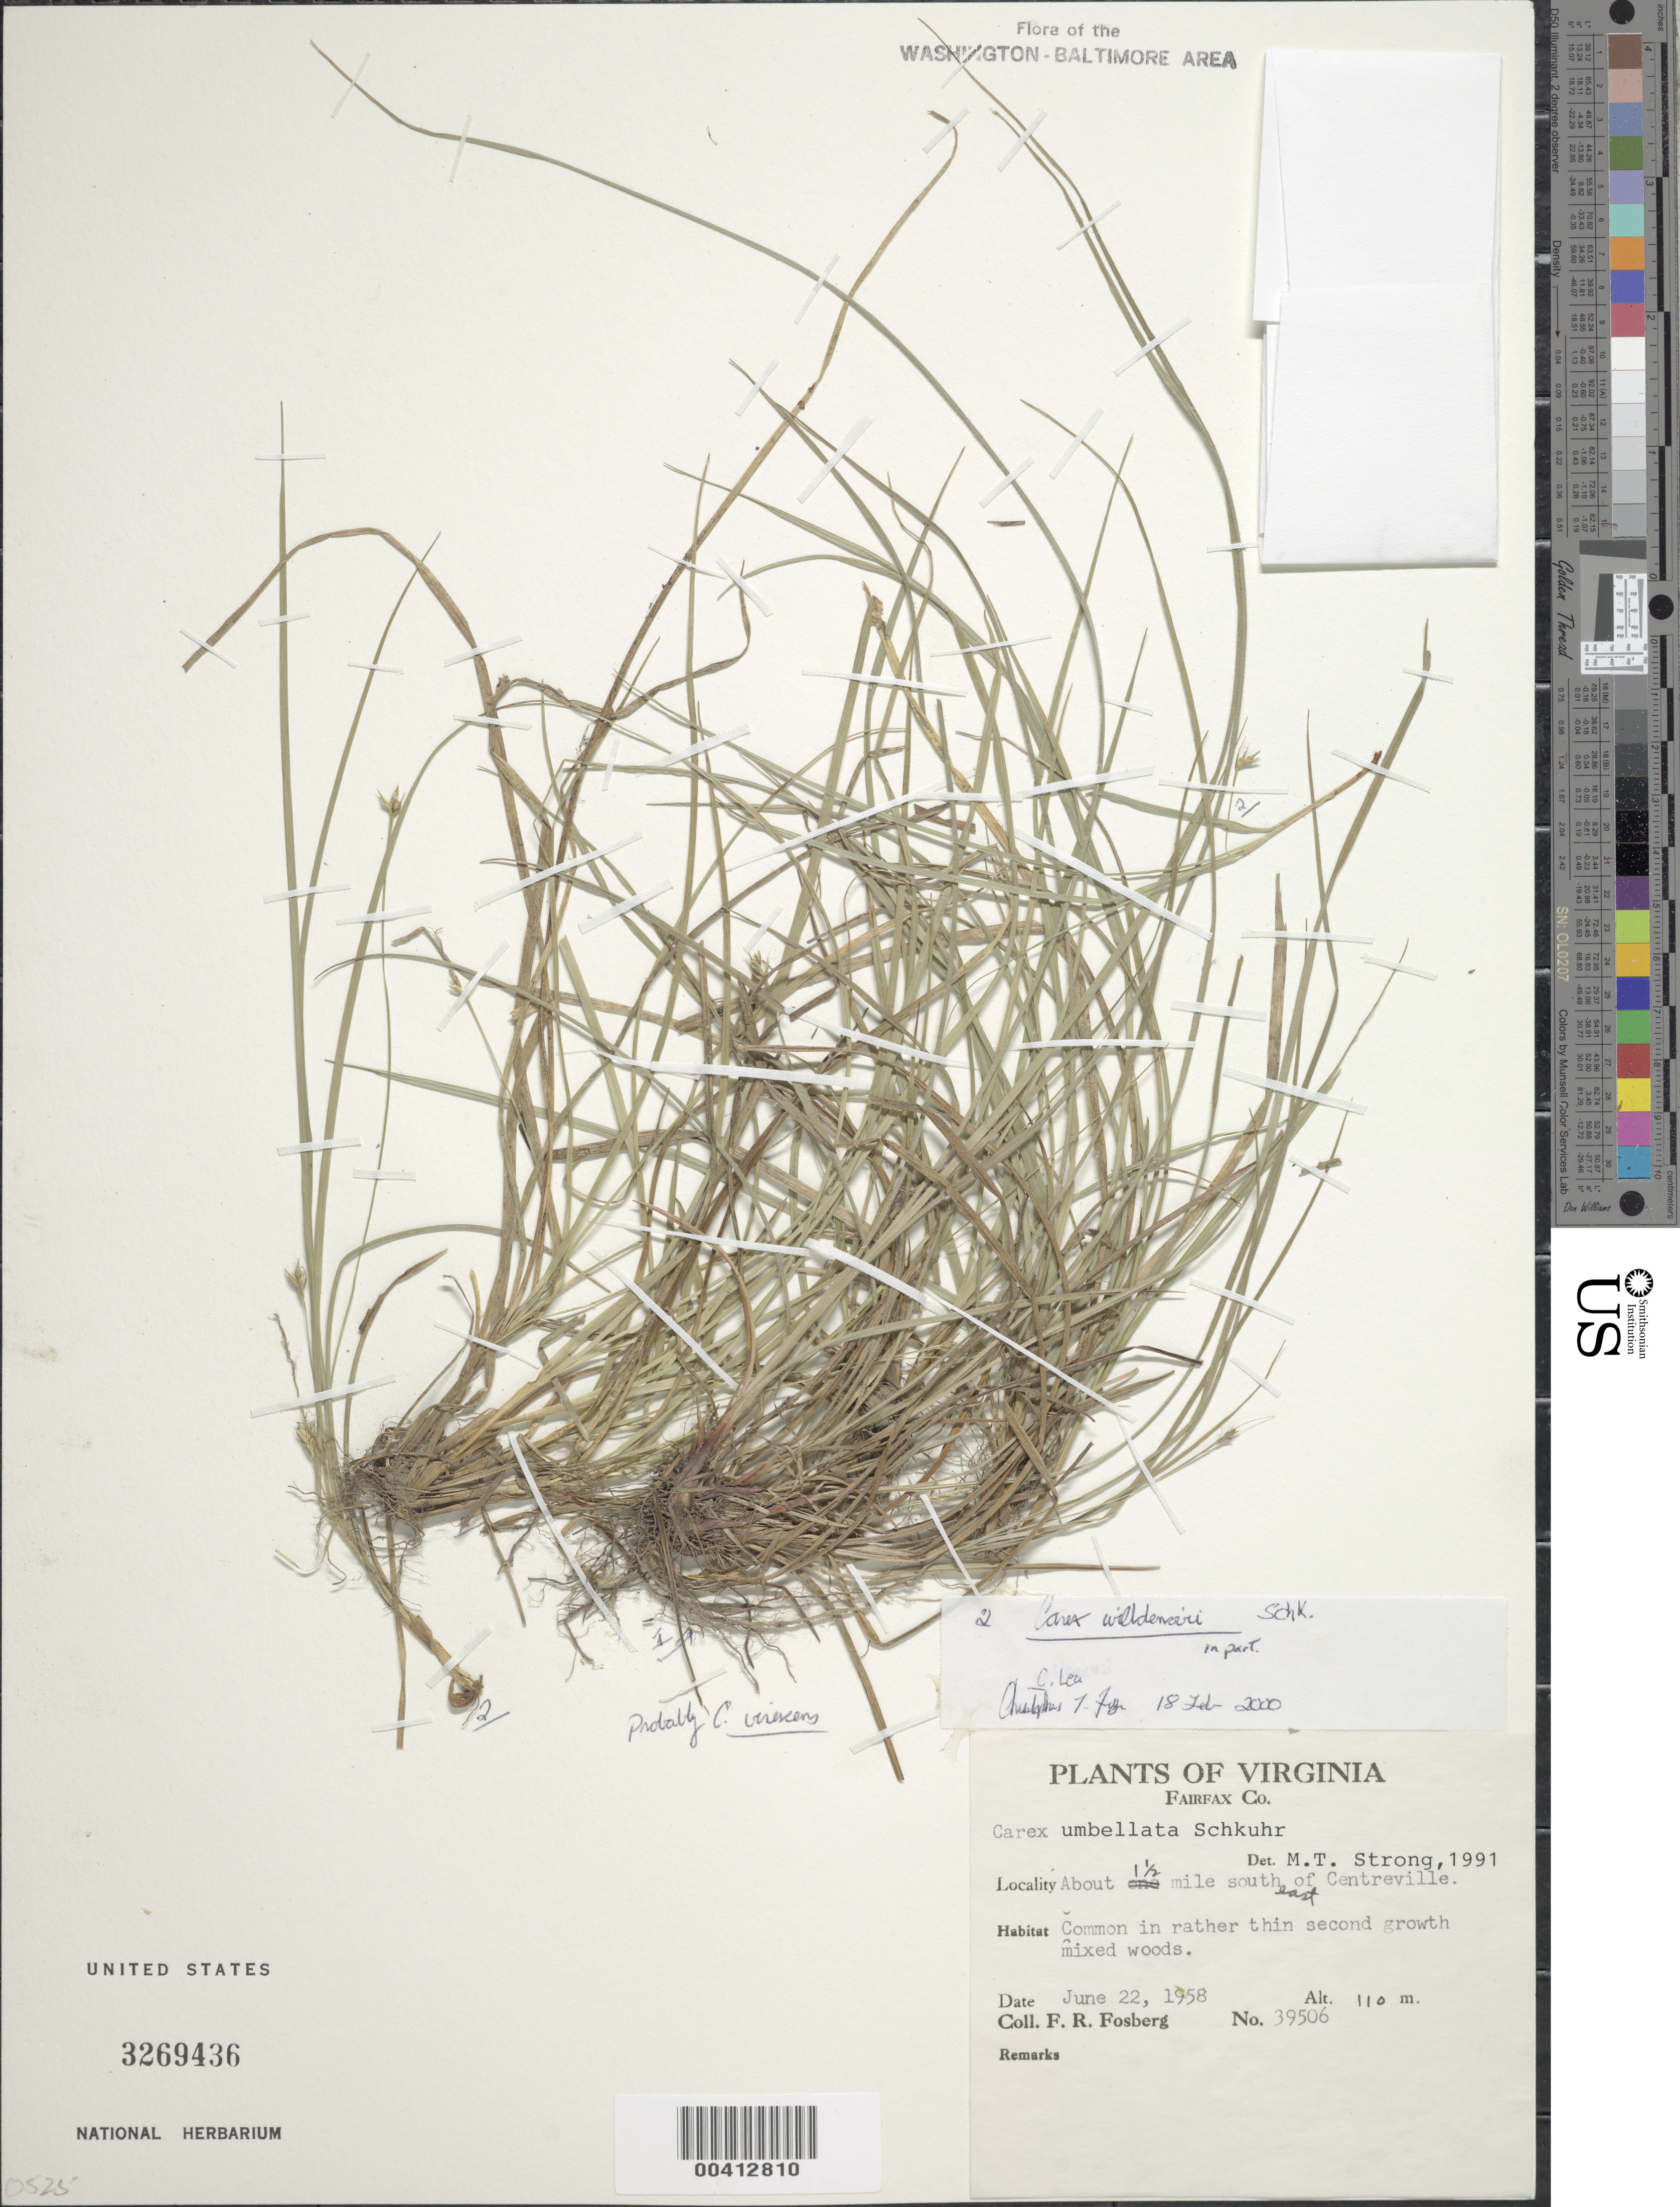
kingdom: Plantae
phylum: Tracheophyta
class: Liliopsida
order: Poales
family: Cyperaceae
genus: Carex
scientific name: Carex willdenowii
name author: Willd.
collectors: F. R. Fosberg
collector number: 39506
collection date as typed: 22 Jun 1958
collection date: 1958-06-22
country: United States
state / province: Virginia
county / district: Fairfax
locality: SE of Centreville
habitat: Second growth mixed woods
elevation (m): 110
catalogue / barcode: US 3269436